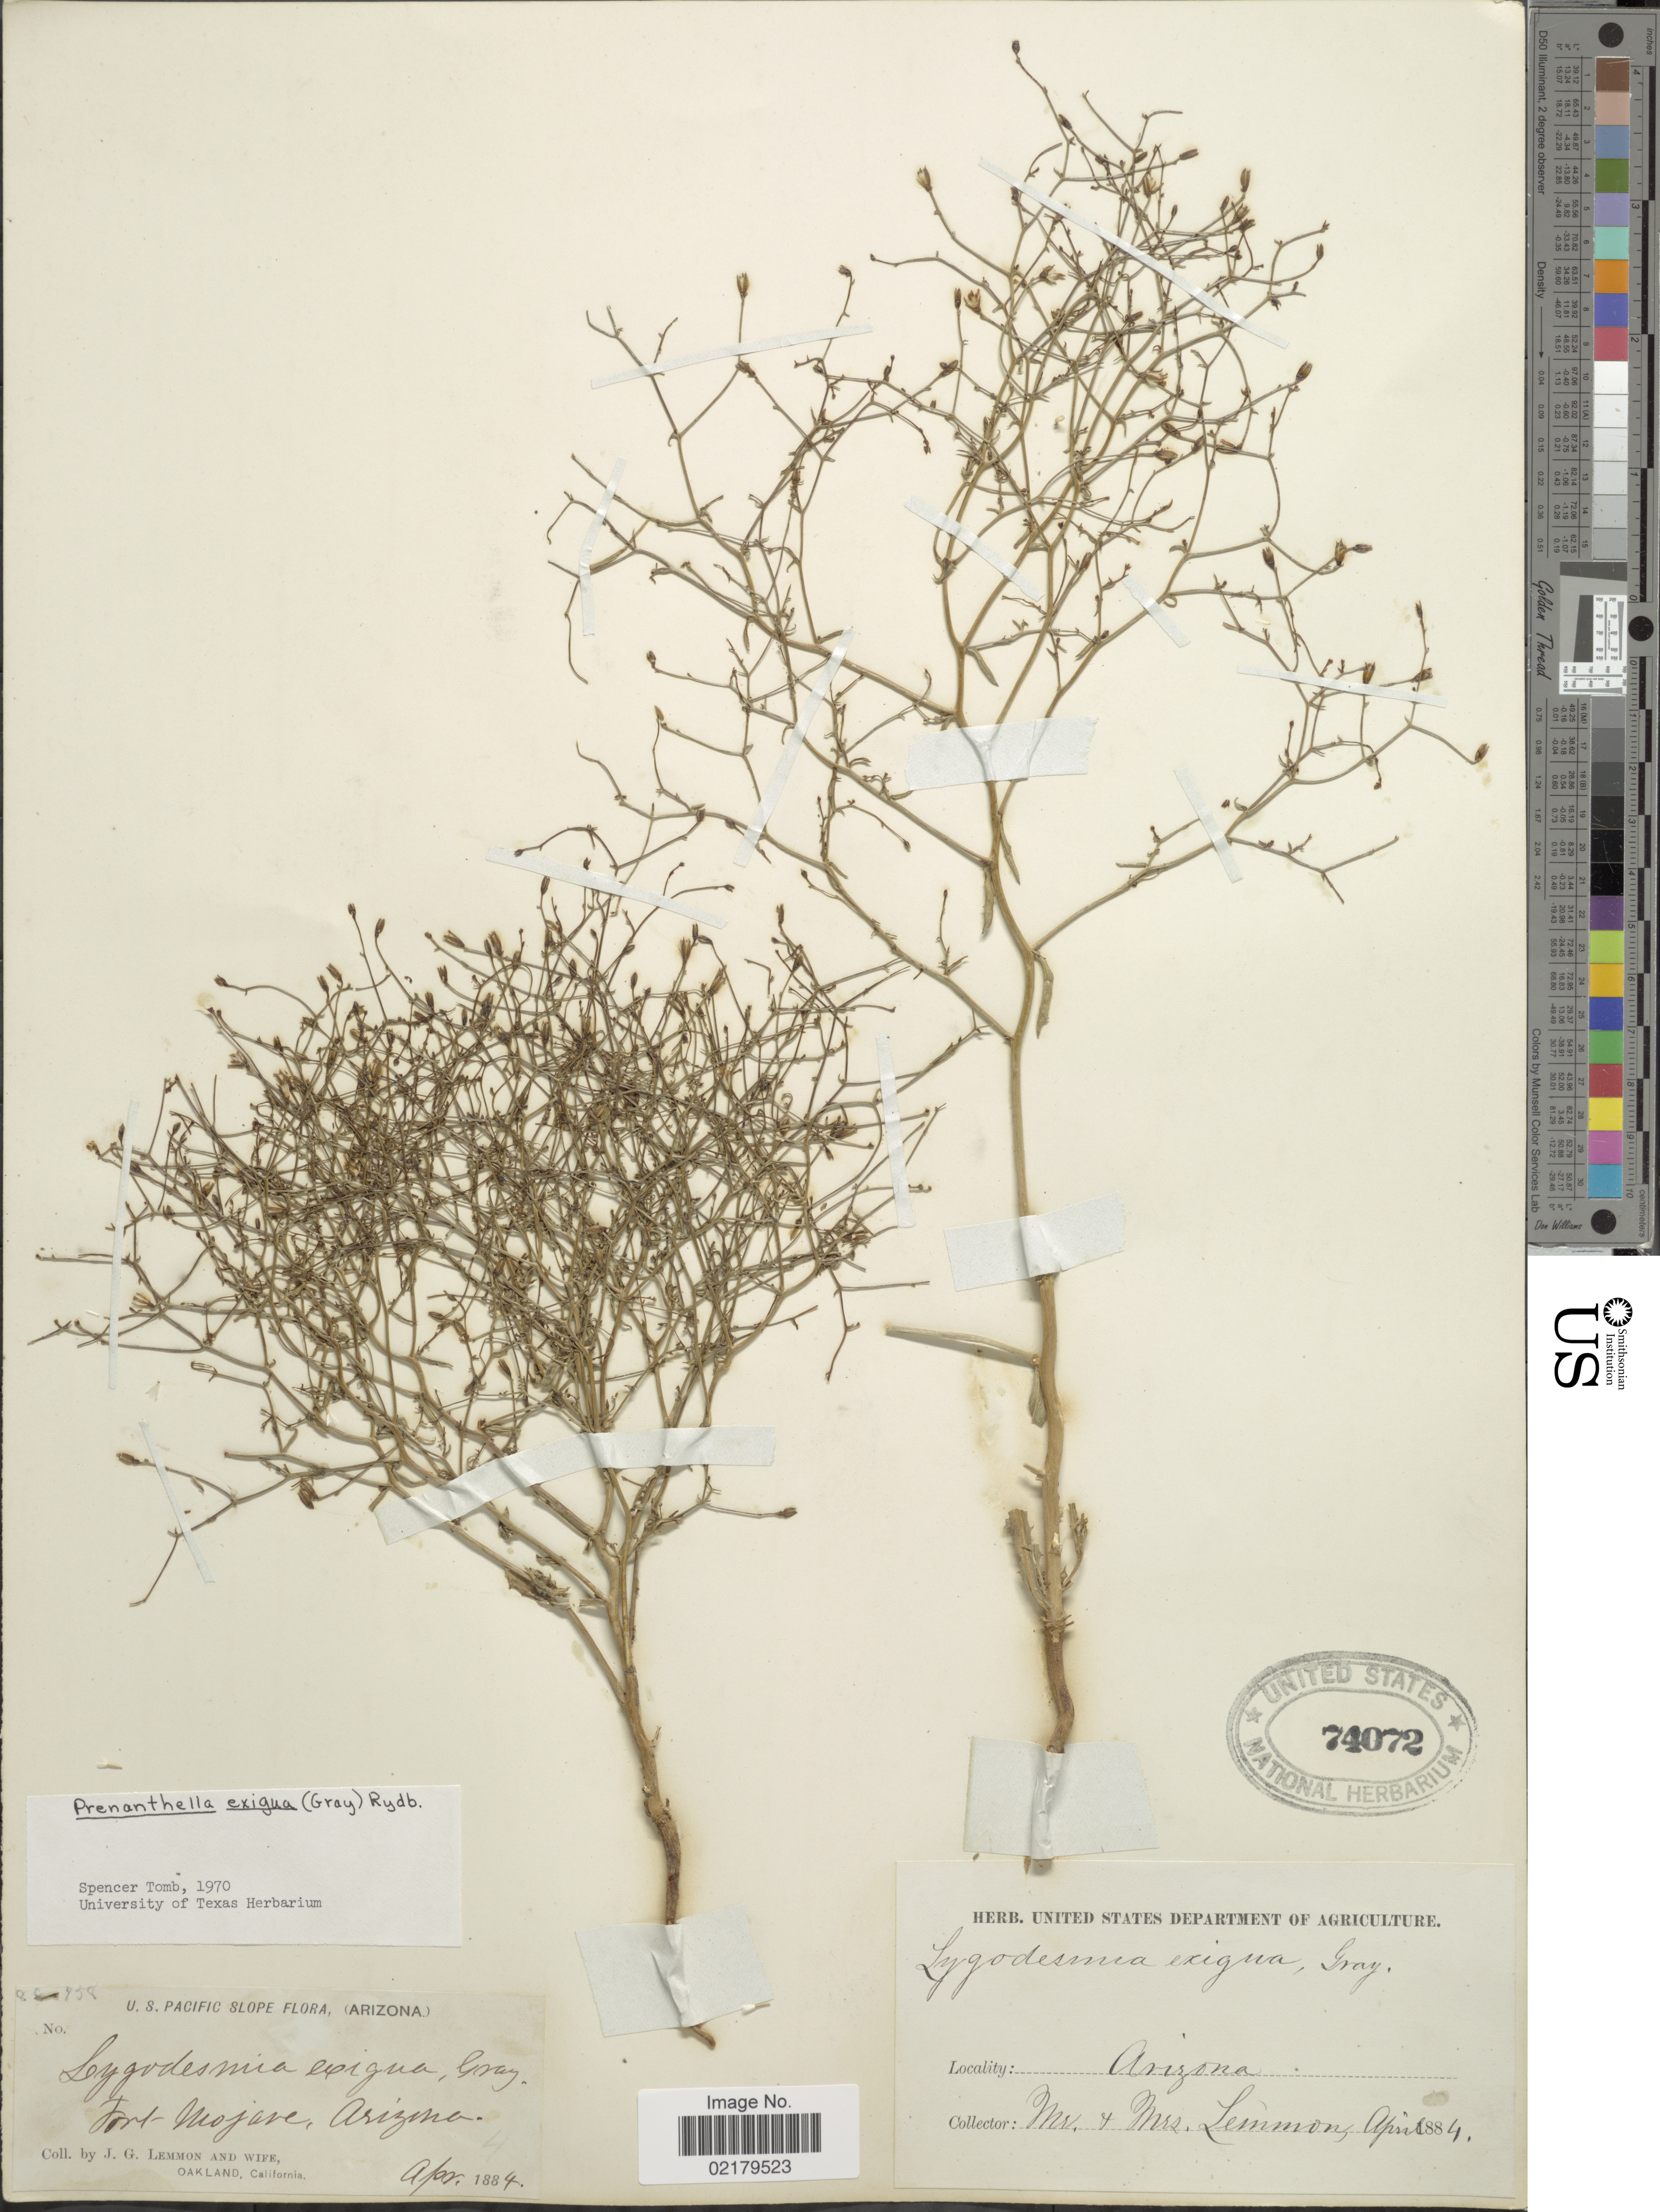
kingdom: Plantae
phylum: Tracheophyta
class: Magnoliopsida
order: Asterales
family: Asteraceae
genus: Prenanthella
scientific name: Prenanthella exigua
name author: (A. Gray) Rydb.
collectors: J. Lemmon & Mrs. J. G. Lemmon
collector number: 959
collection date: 1884-04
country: United States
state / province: Arizona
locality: U.S. Pacific slope, Fort Mojave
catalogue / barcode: US 74072